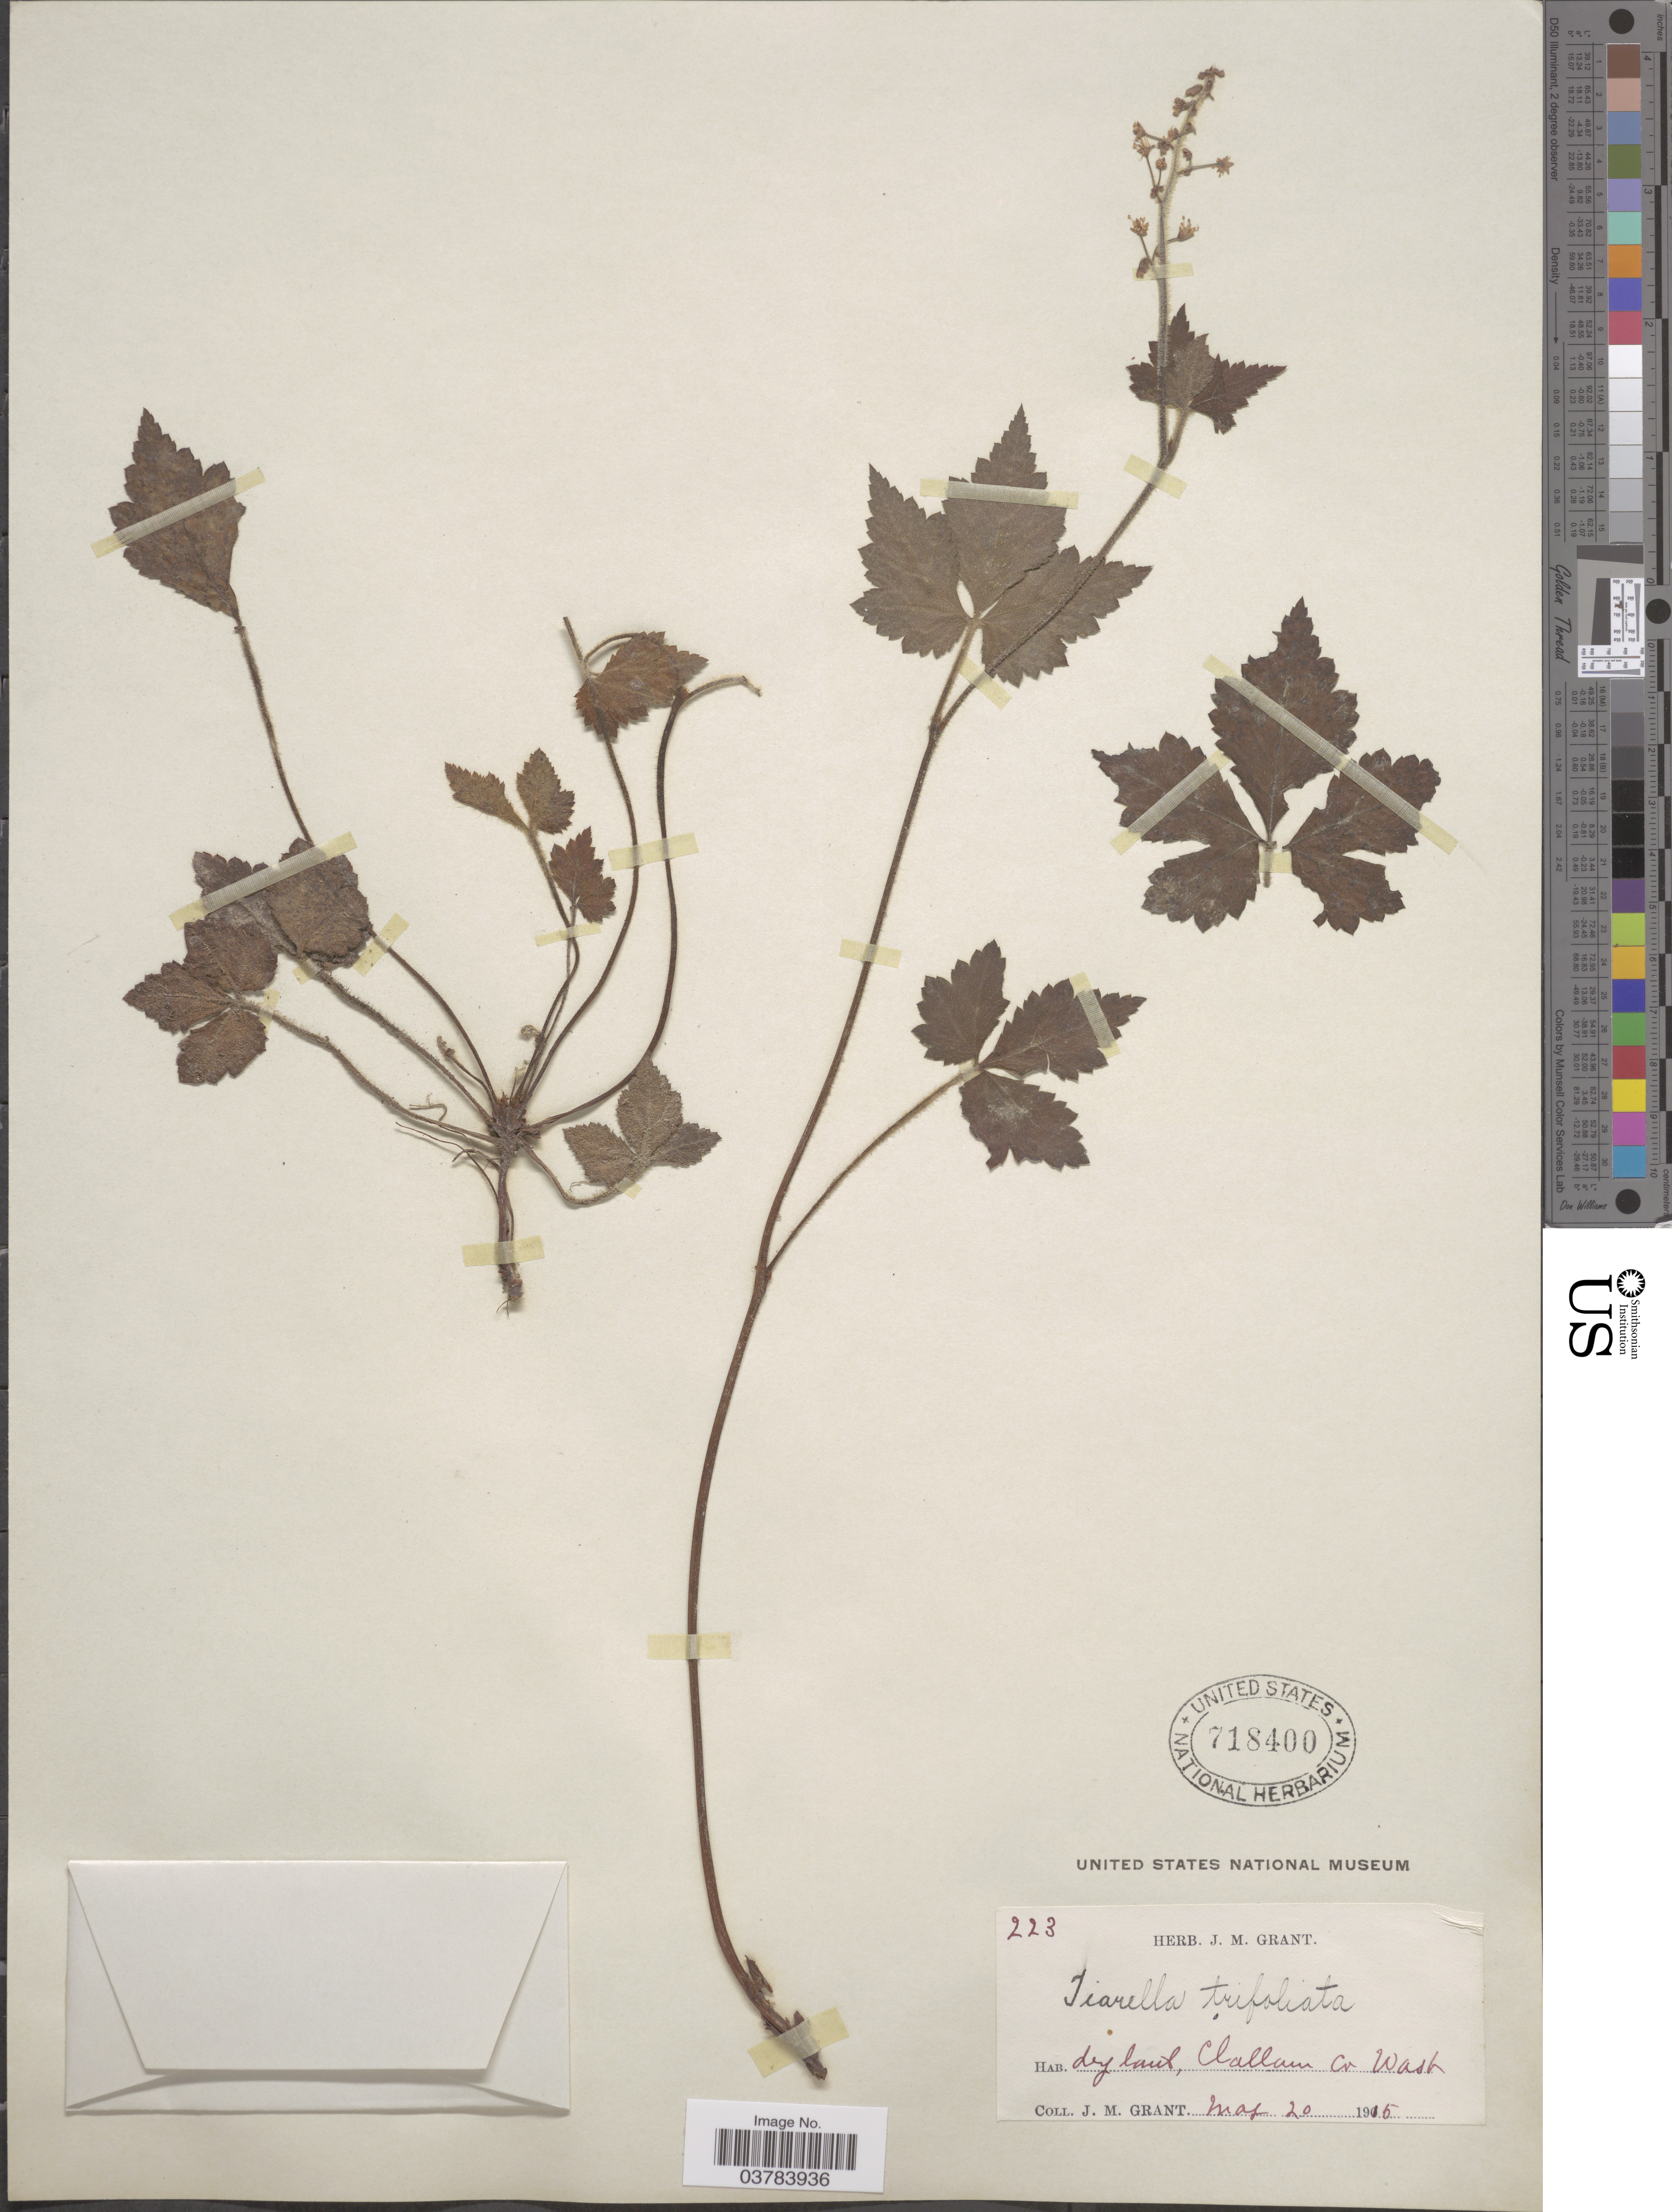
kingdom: Plantae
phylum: Tracheophyta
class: Magnoliopsida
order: Saxifragales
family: Saxifragaceae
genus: Tiarella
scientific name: Tiarella trifoliata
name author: L.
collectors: J. M. Grant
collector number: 223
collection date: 1915-05-20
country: United States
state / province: Washington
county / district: Clallam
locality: Clallam Co.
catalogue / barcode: US 718400